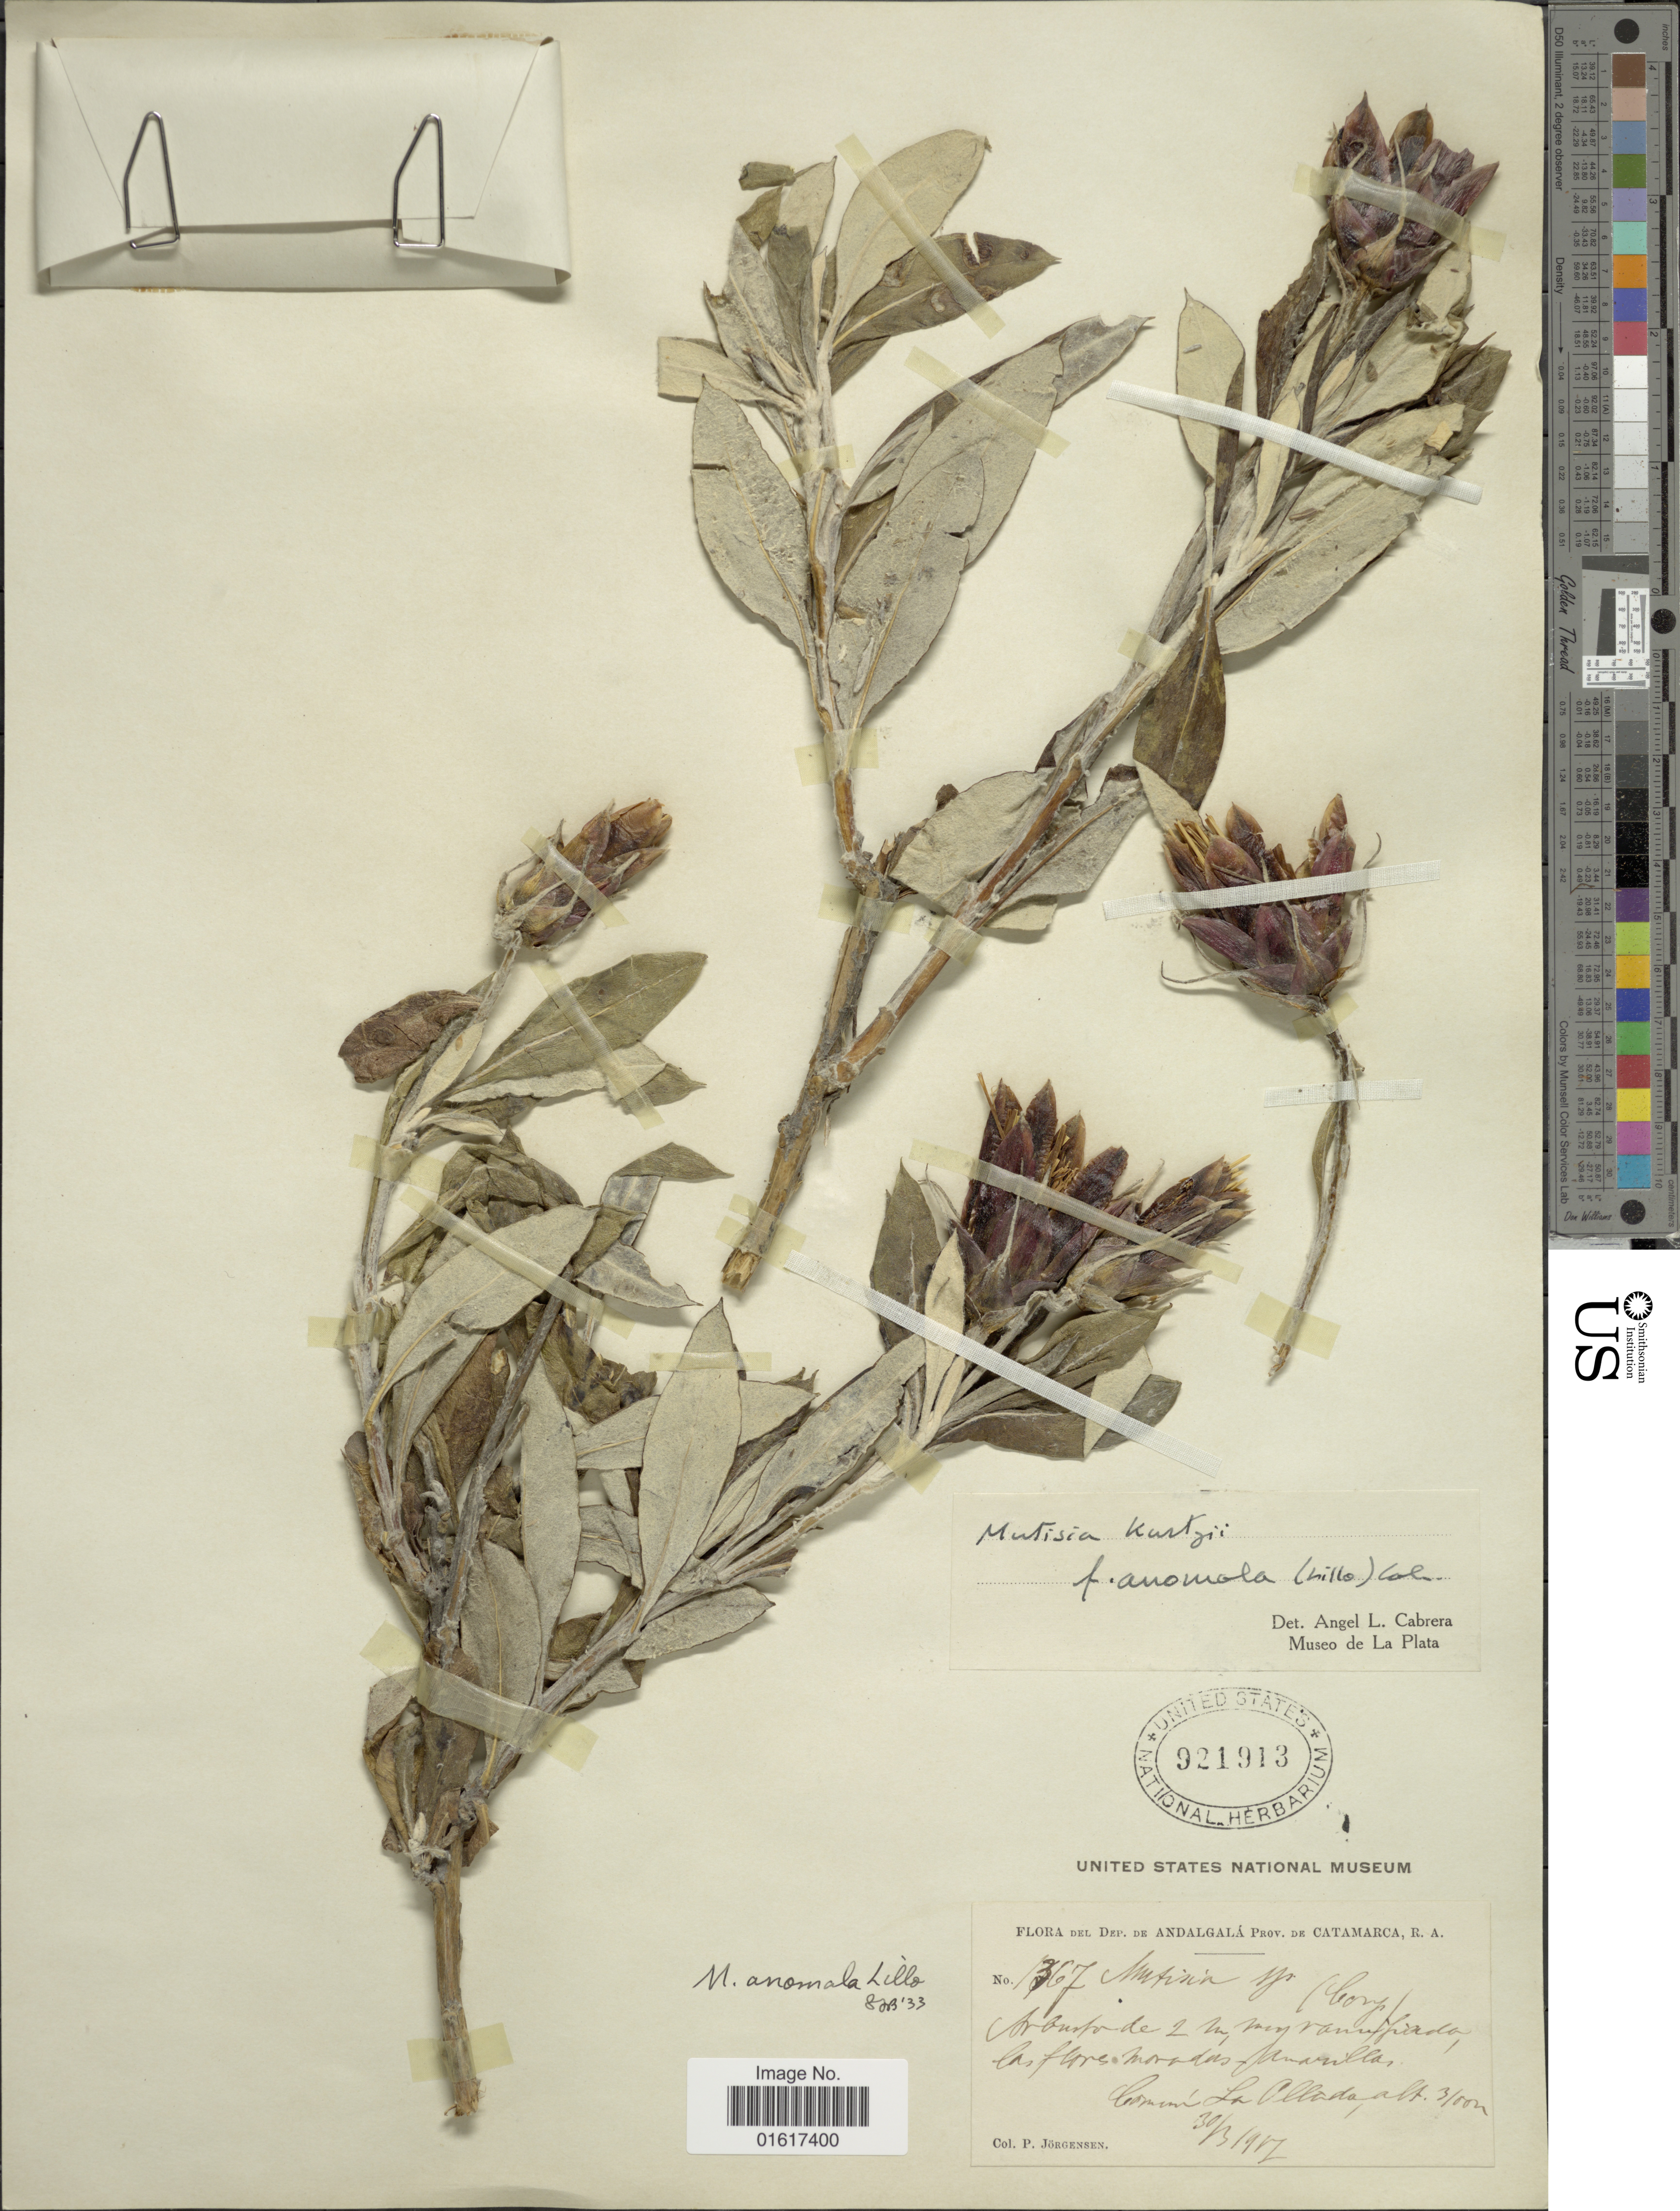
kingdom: Plantae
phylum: Tracheophyta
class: Magnoliopsida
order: Asterales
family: Asteraceae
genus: Mutisia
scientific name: Mutisia kurtzii var. anomala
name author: (Lillo) Cabrera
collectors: P. Jörgensen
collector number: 1367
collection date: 1917-03-30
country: Argentina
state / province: Catamarca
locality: Dep. de Andalgalá. Común La Ollada.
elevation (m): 3100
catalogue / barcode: US 921913